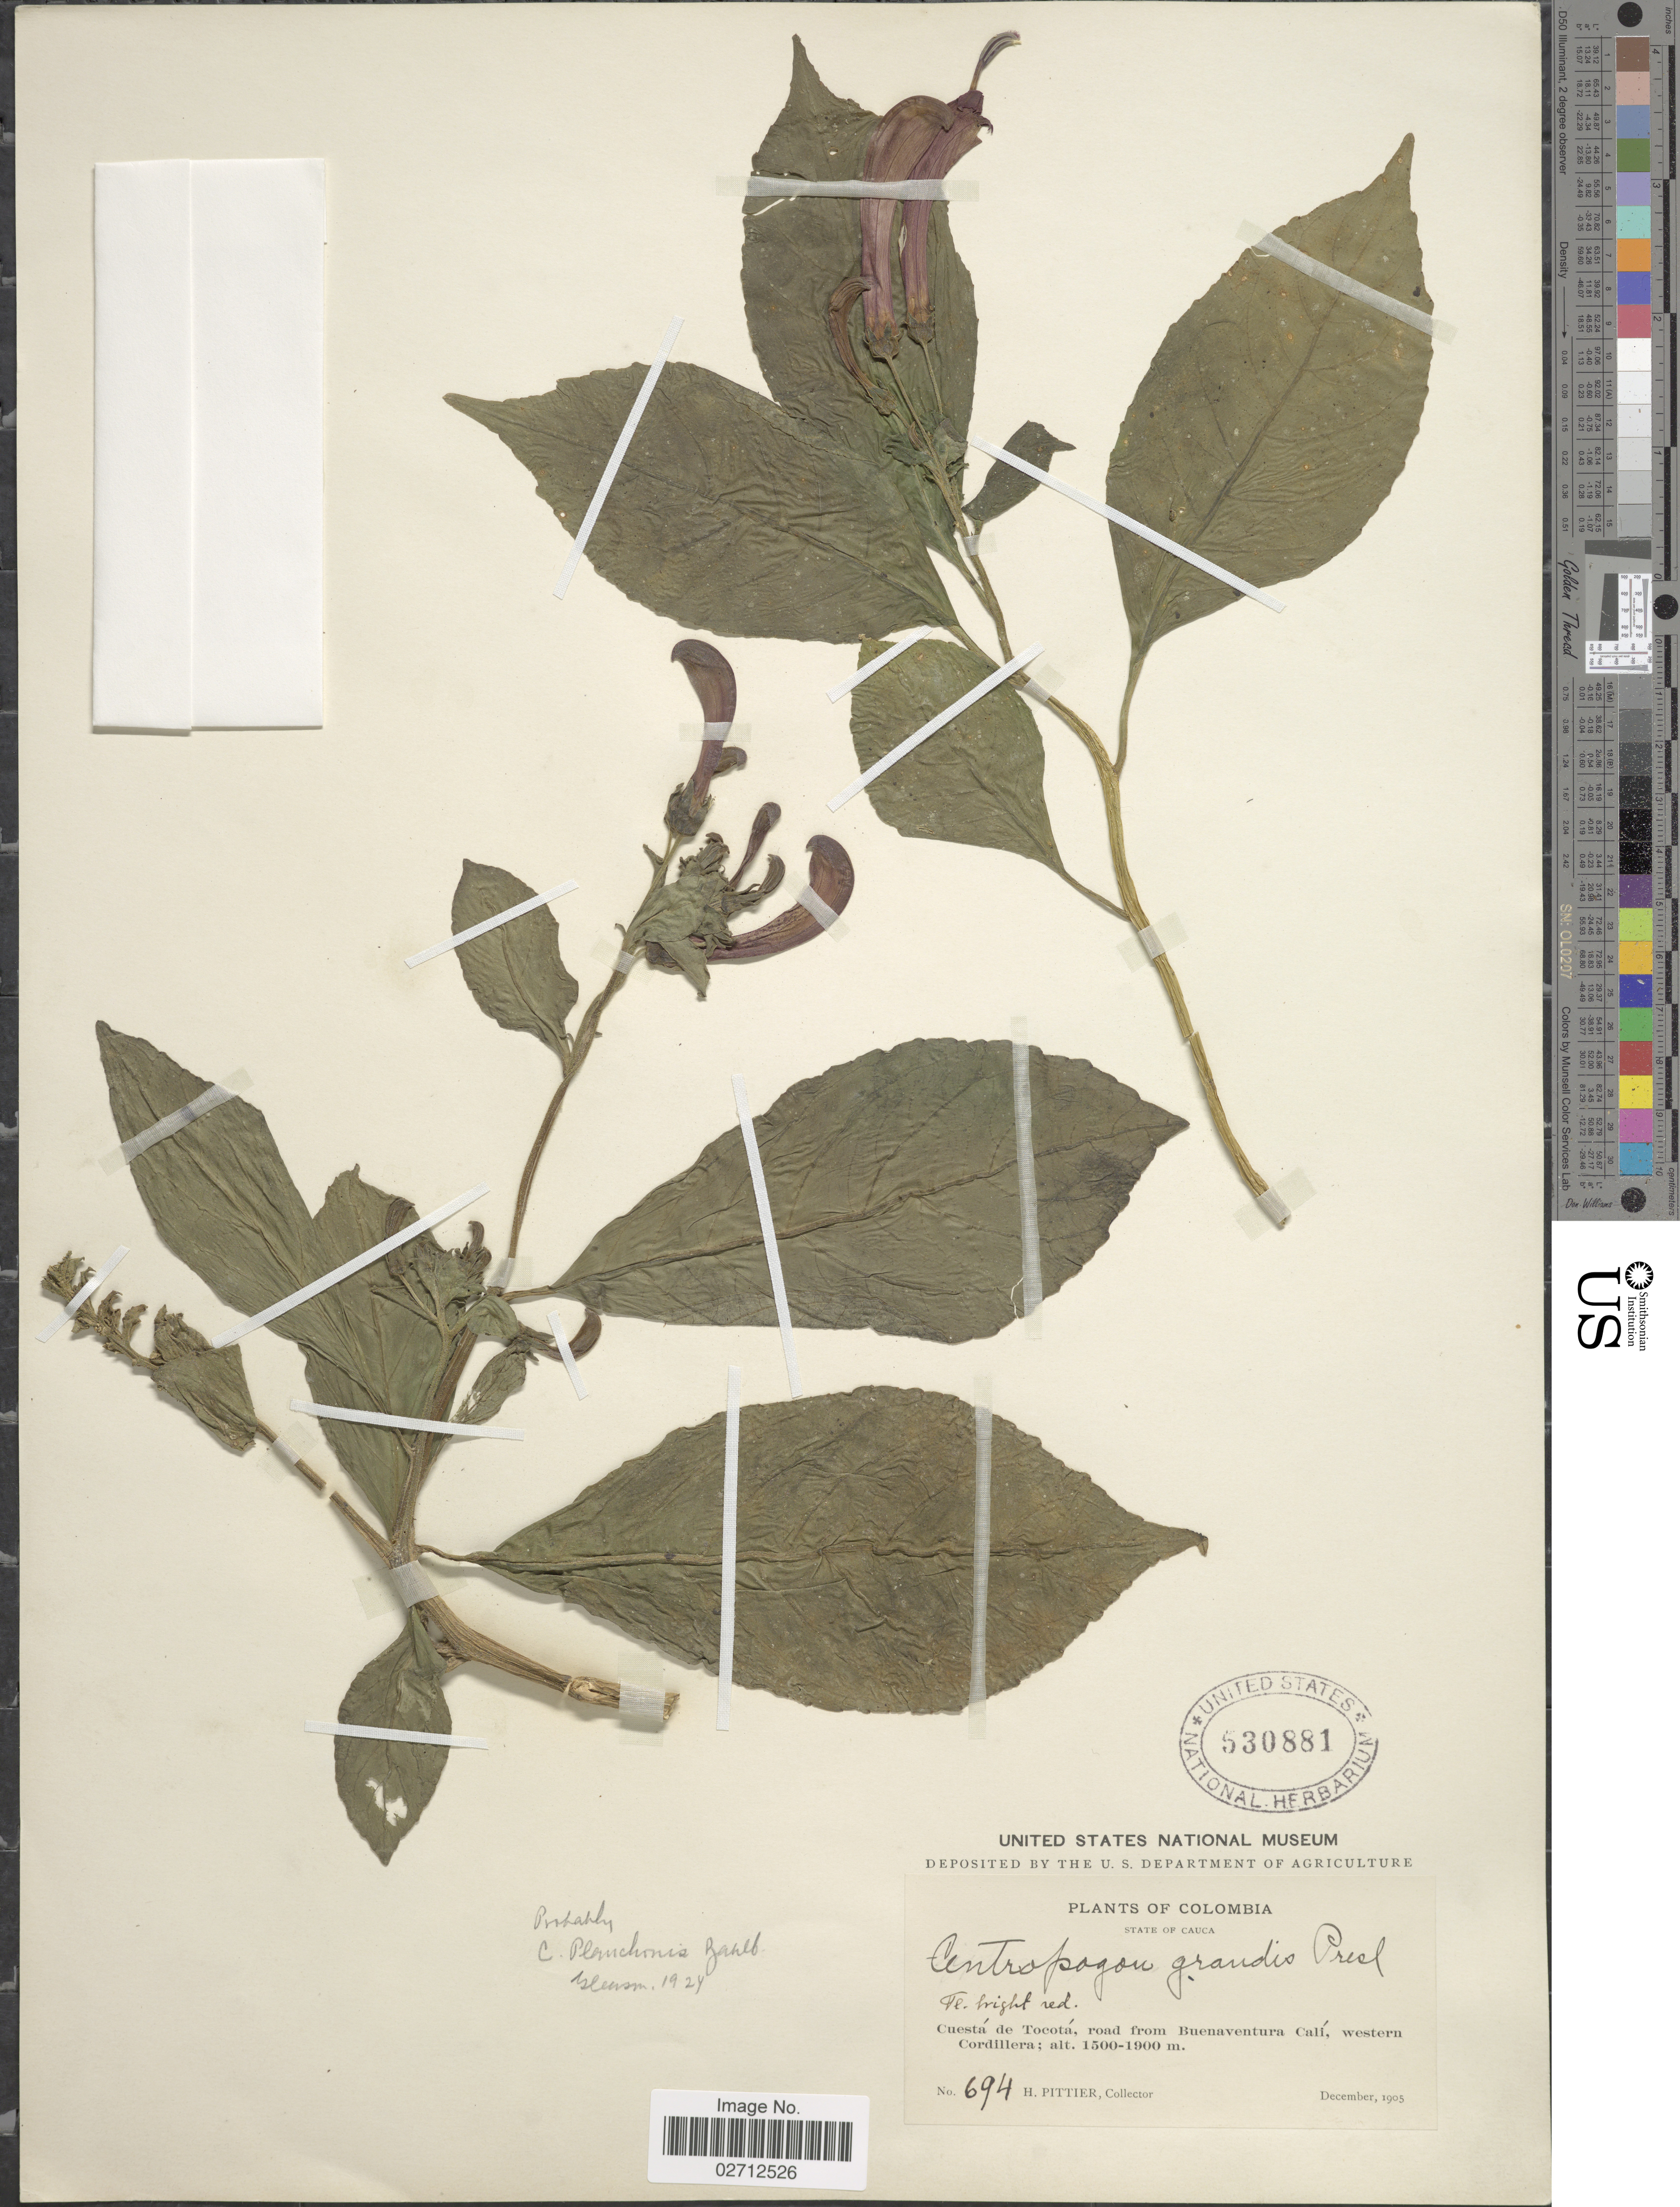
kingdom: Plantae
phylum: Tracheophyta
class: Magnoliopsida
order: Asterales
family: Campanulaceae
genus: Centropogon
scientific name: Centropogon planchonis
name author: Zahlbr.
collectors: H. F. Pittier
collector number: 694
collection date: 1905-12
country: Colombia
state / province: Cauca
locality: Cuestá de Tocotá, road from Buenaventura Calí, western Cordillera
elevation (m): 1500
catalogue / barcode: US 530881